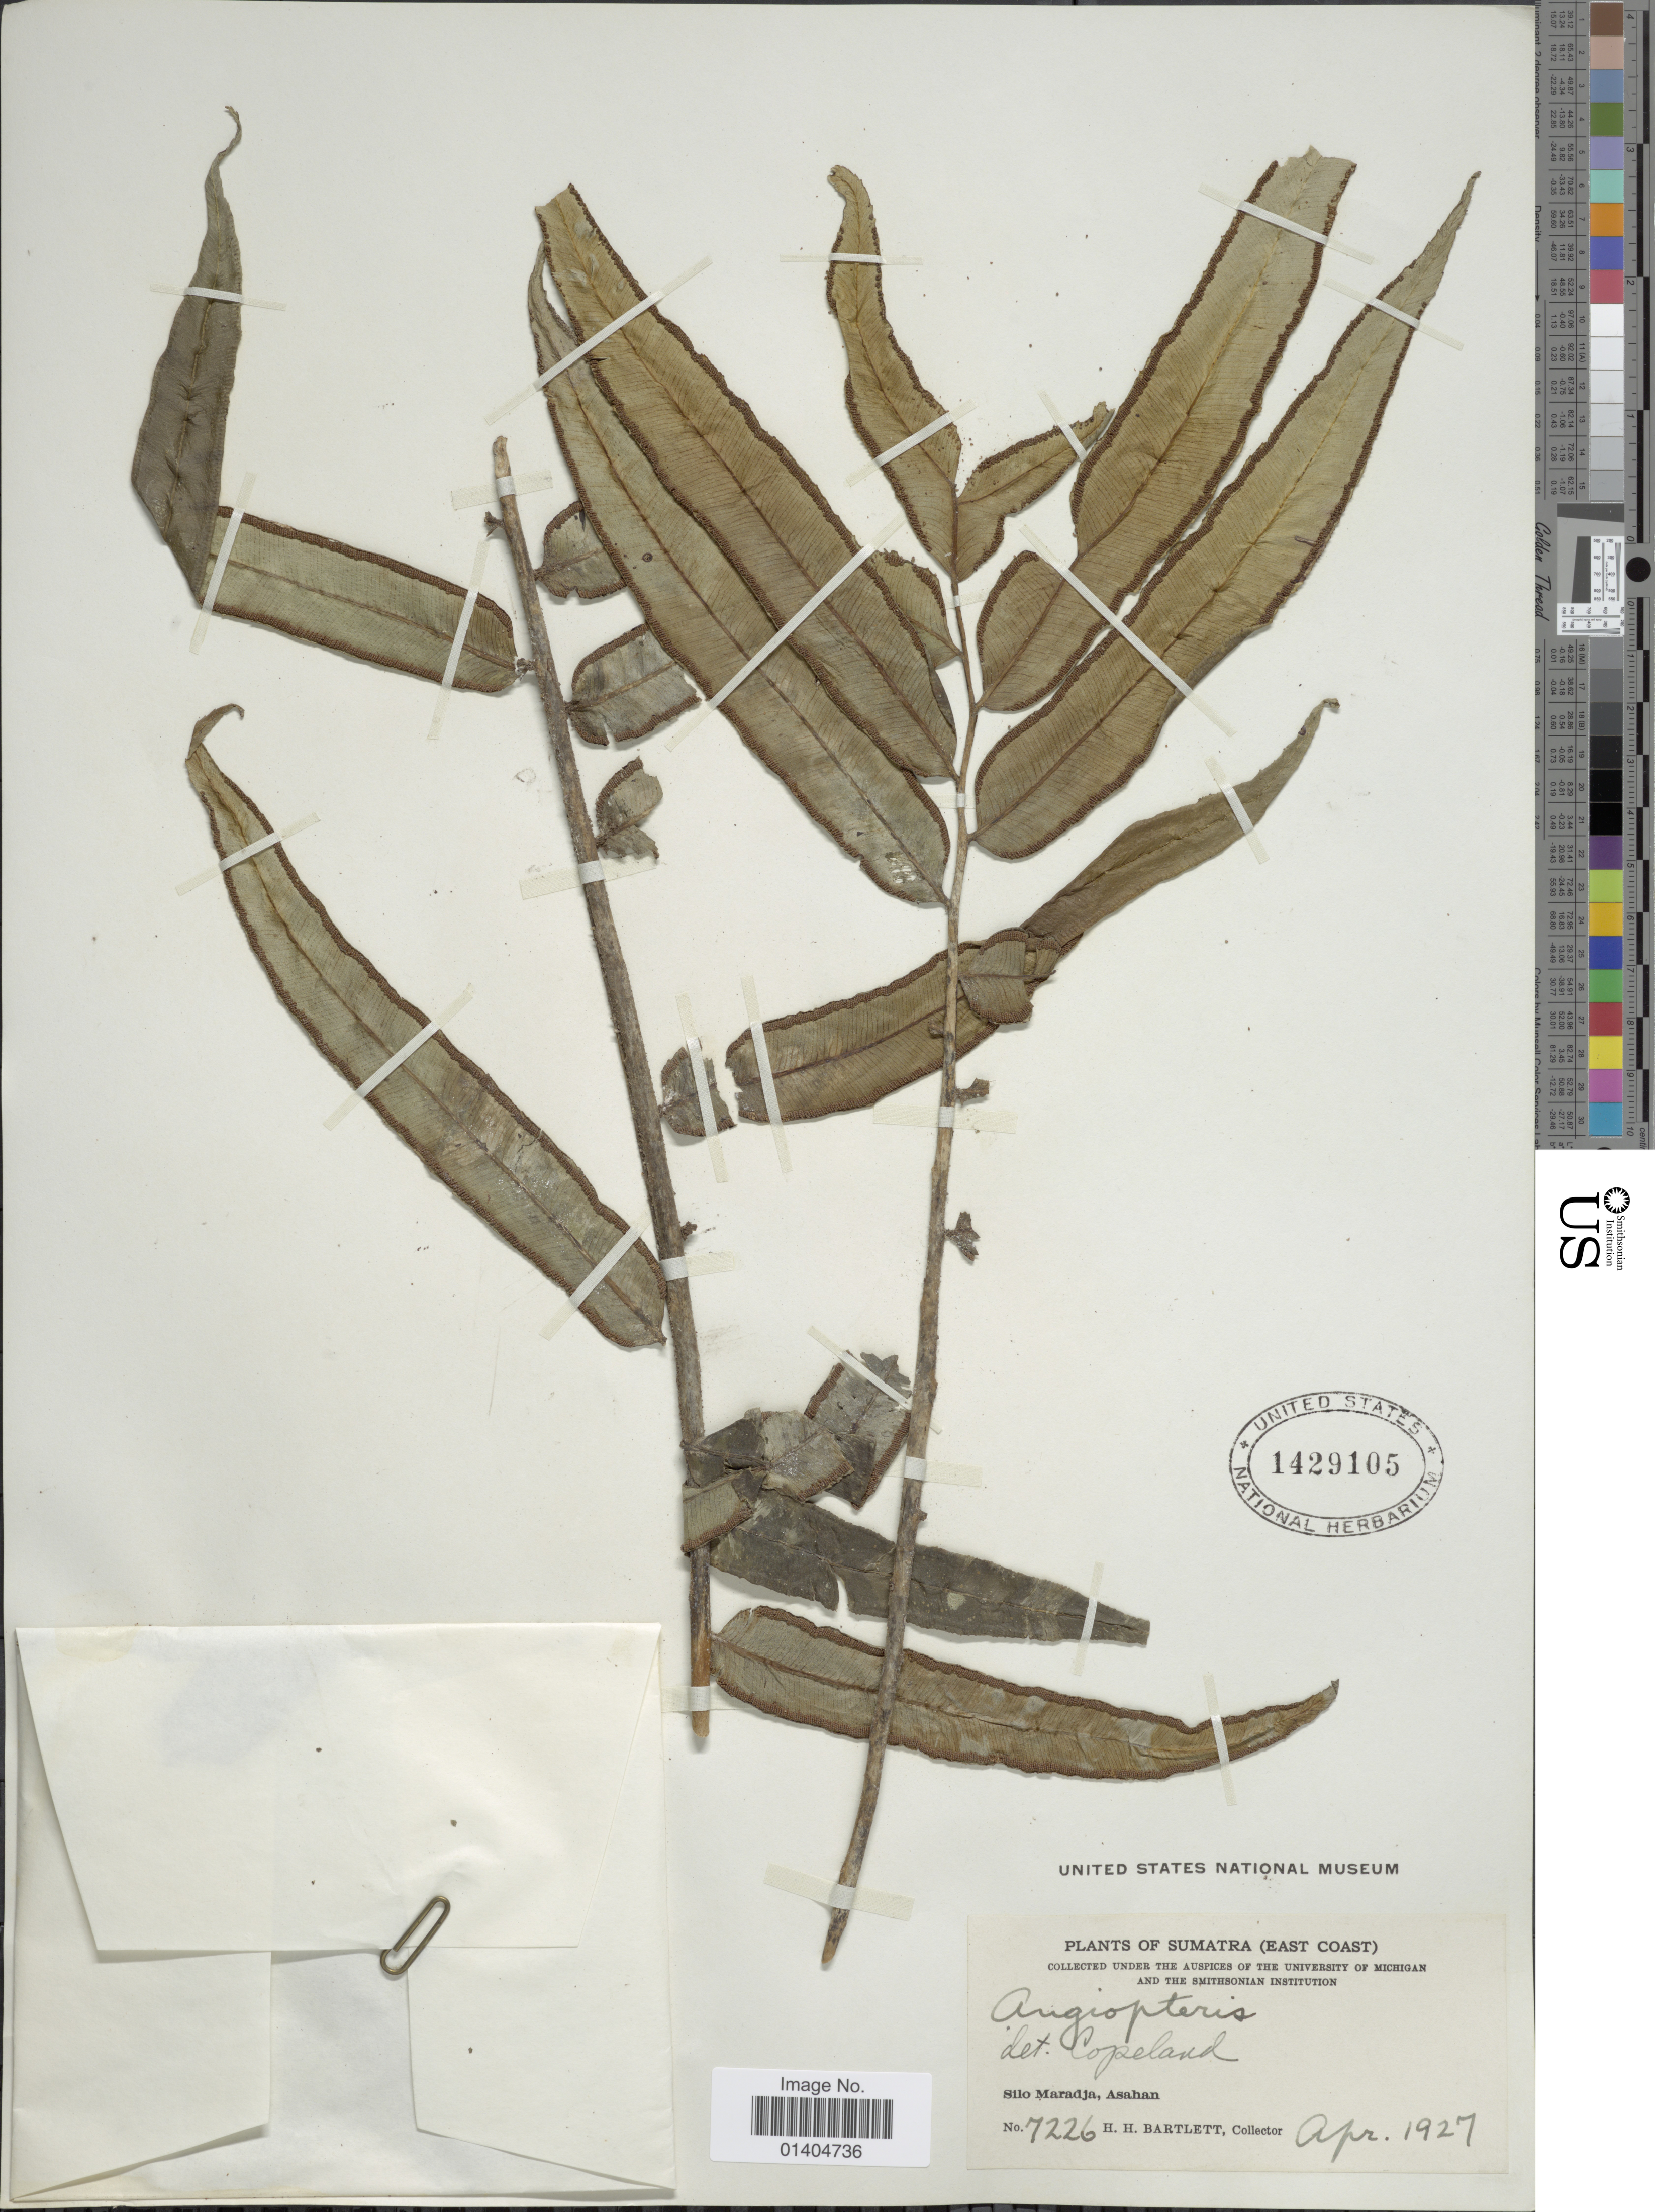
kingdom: Plantae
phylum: Tracheophyta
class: Polypodiopsida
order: Marattiales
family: Marattiaceae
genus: Angiopteris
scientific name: Angiopteris sp.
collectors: H. H. Bartlett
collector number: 7226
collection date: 1927-04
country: Indonesia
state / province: Sumatra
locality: Sumatra (East Coast) Silo Maradja, Asahan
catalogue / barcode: US 1429105